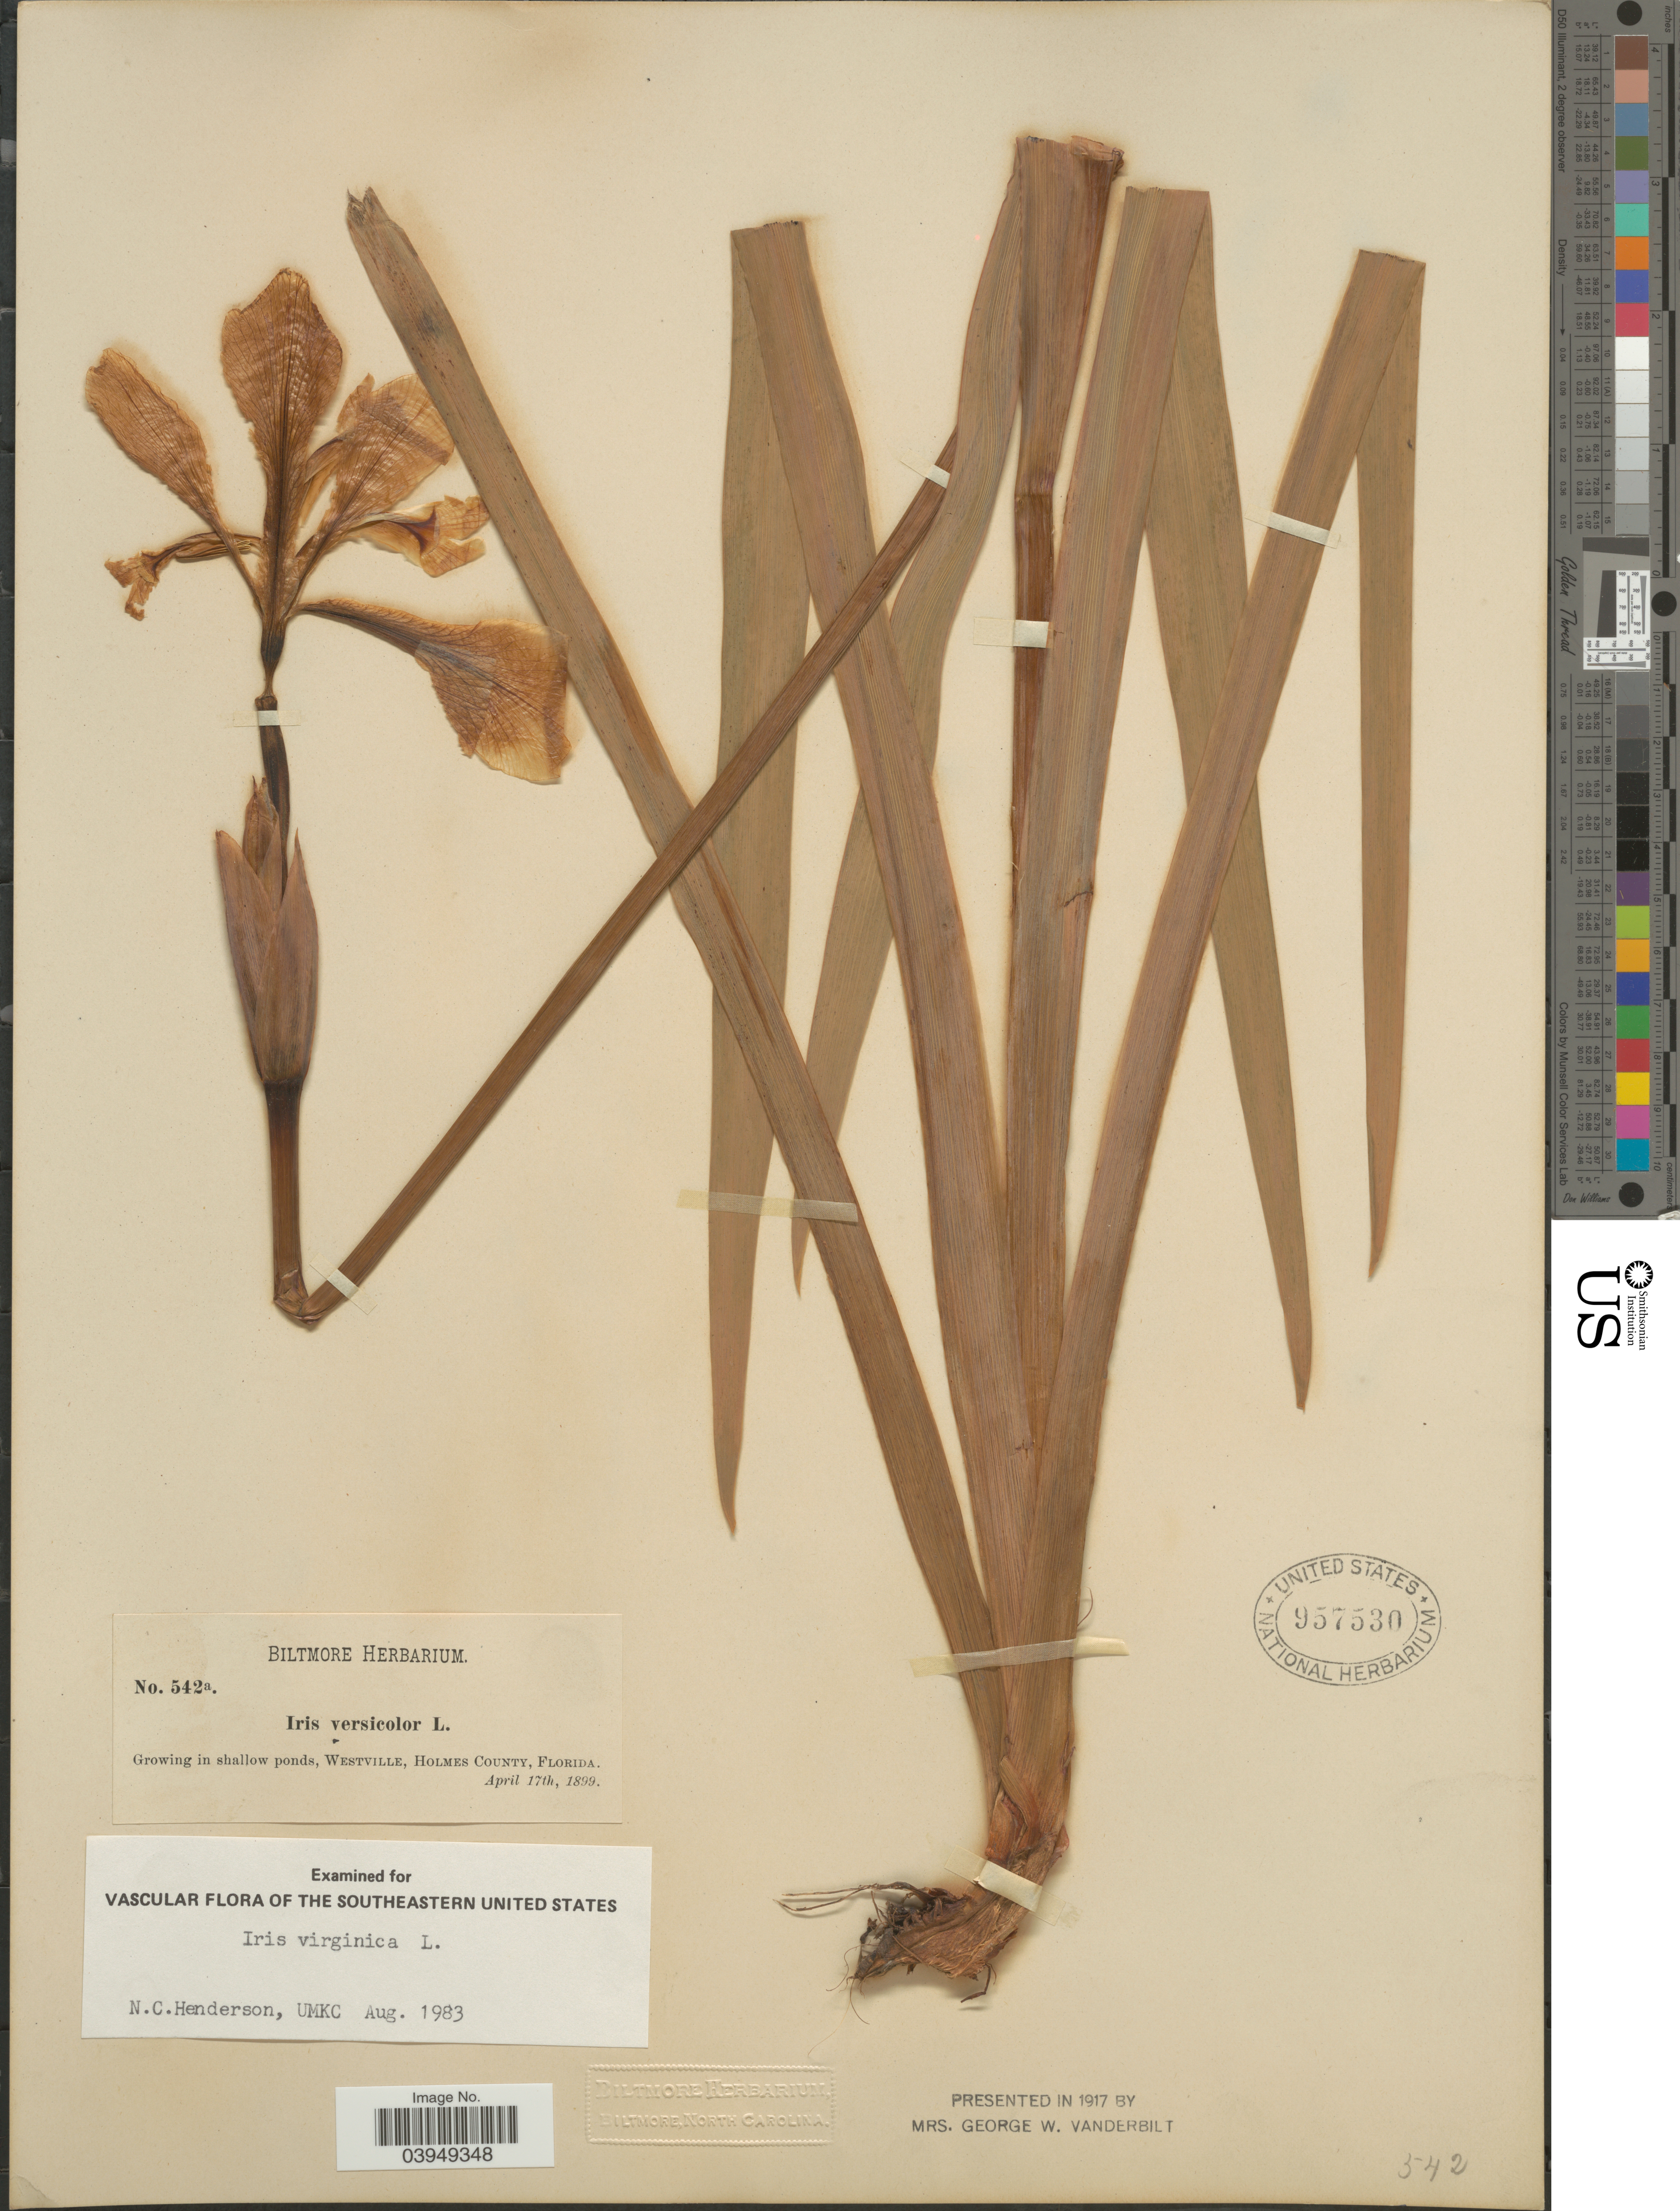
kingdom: Plantae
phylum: Tracheophyta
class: Liliopsida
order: Asparagales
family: Iridaceae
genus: Iris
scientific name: Iris virginica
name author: L.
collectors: ex herb. Biltmore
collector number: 542a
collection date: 1899-04-17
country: United States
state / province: Florida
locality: Growing in shallow ponds, Westville, Holmes County.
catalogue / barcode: US 957530